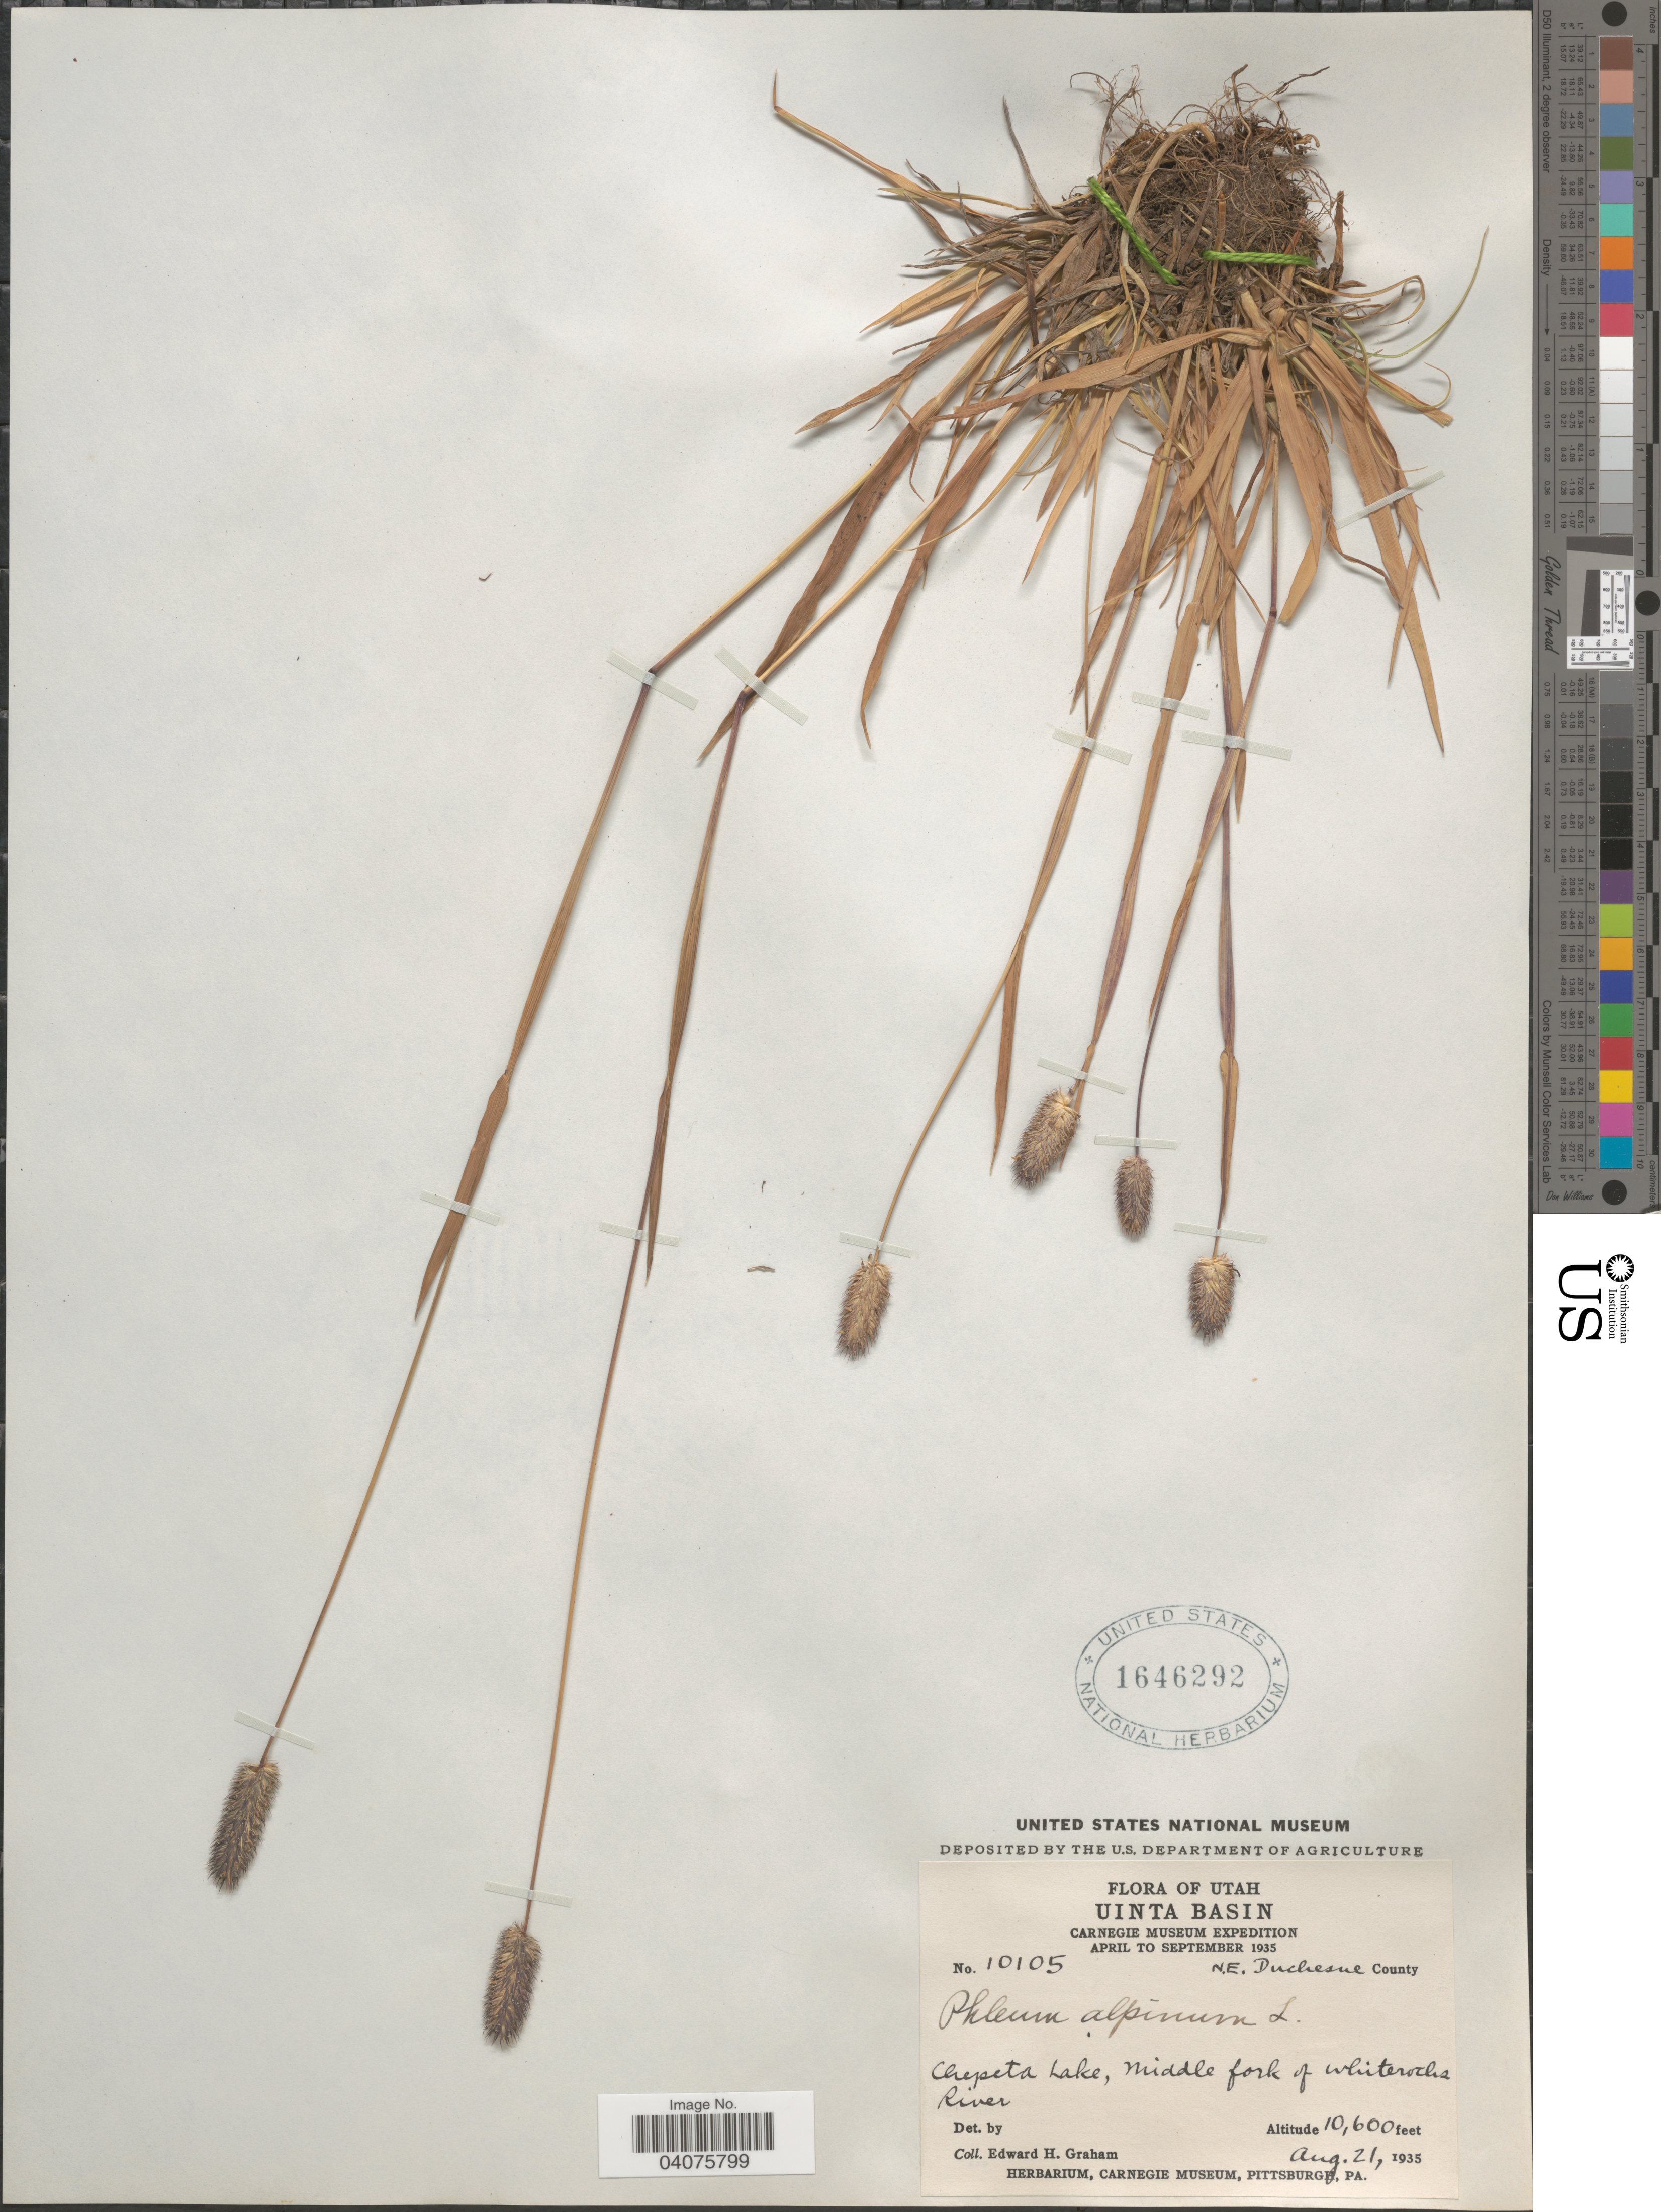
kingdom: Plantae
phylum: Tracheophyta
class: Liliopsida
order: Poales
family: Poaceae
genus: Phleum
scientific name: Phleum alpinum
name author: L.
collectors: E. H. Graham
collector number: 10105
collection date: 1935-08-21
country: United States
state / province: Utah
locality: Uinta Basin. Carnegie Museum Expedition April to September 1935. N. E. Duchesne County. Chepeta Lake, Middle fork of Whiterocks River.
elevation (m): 3231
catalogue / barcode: US 1646292